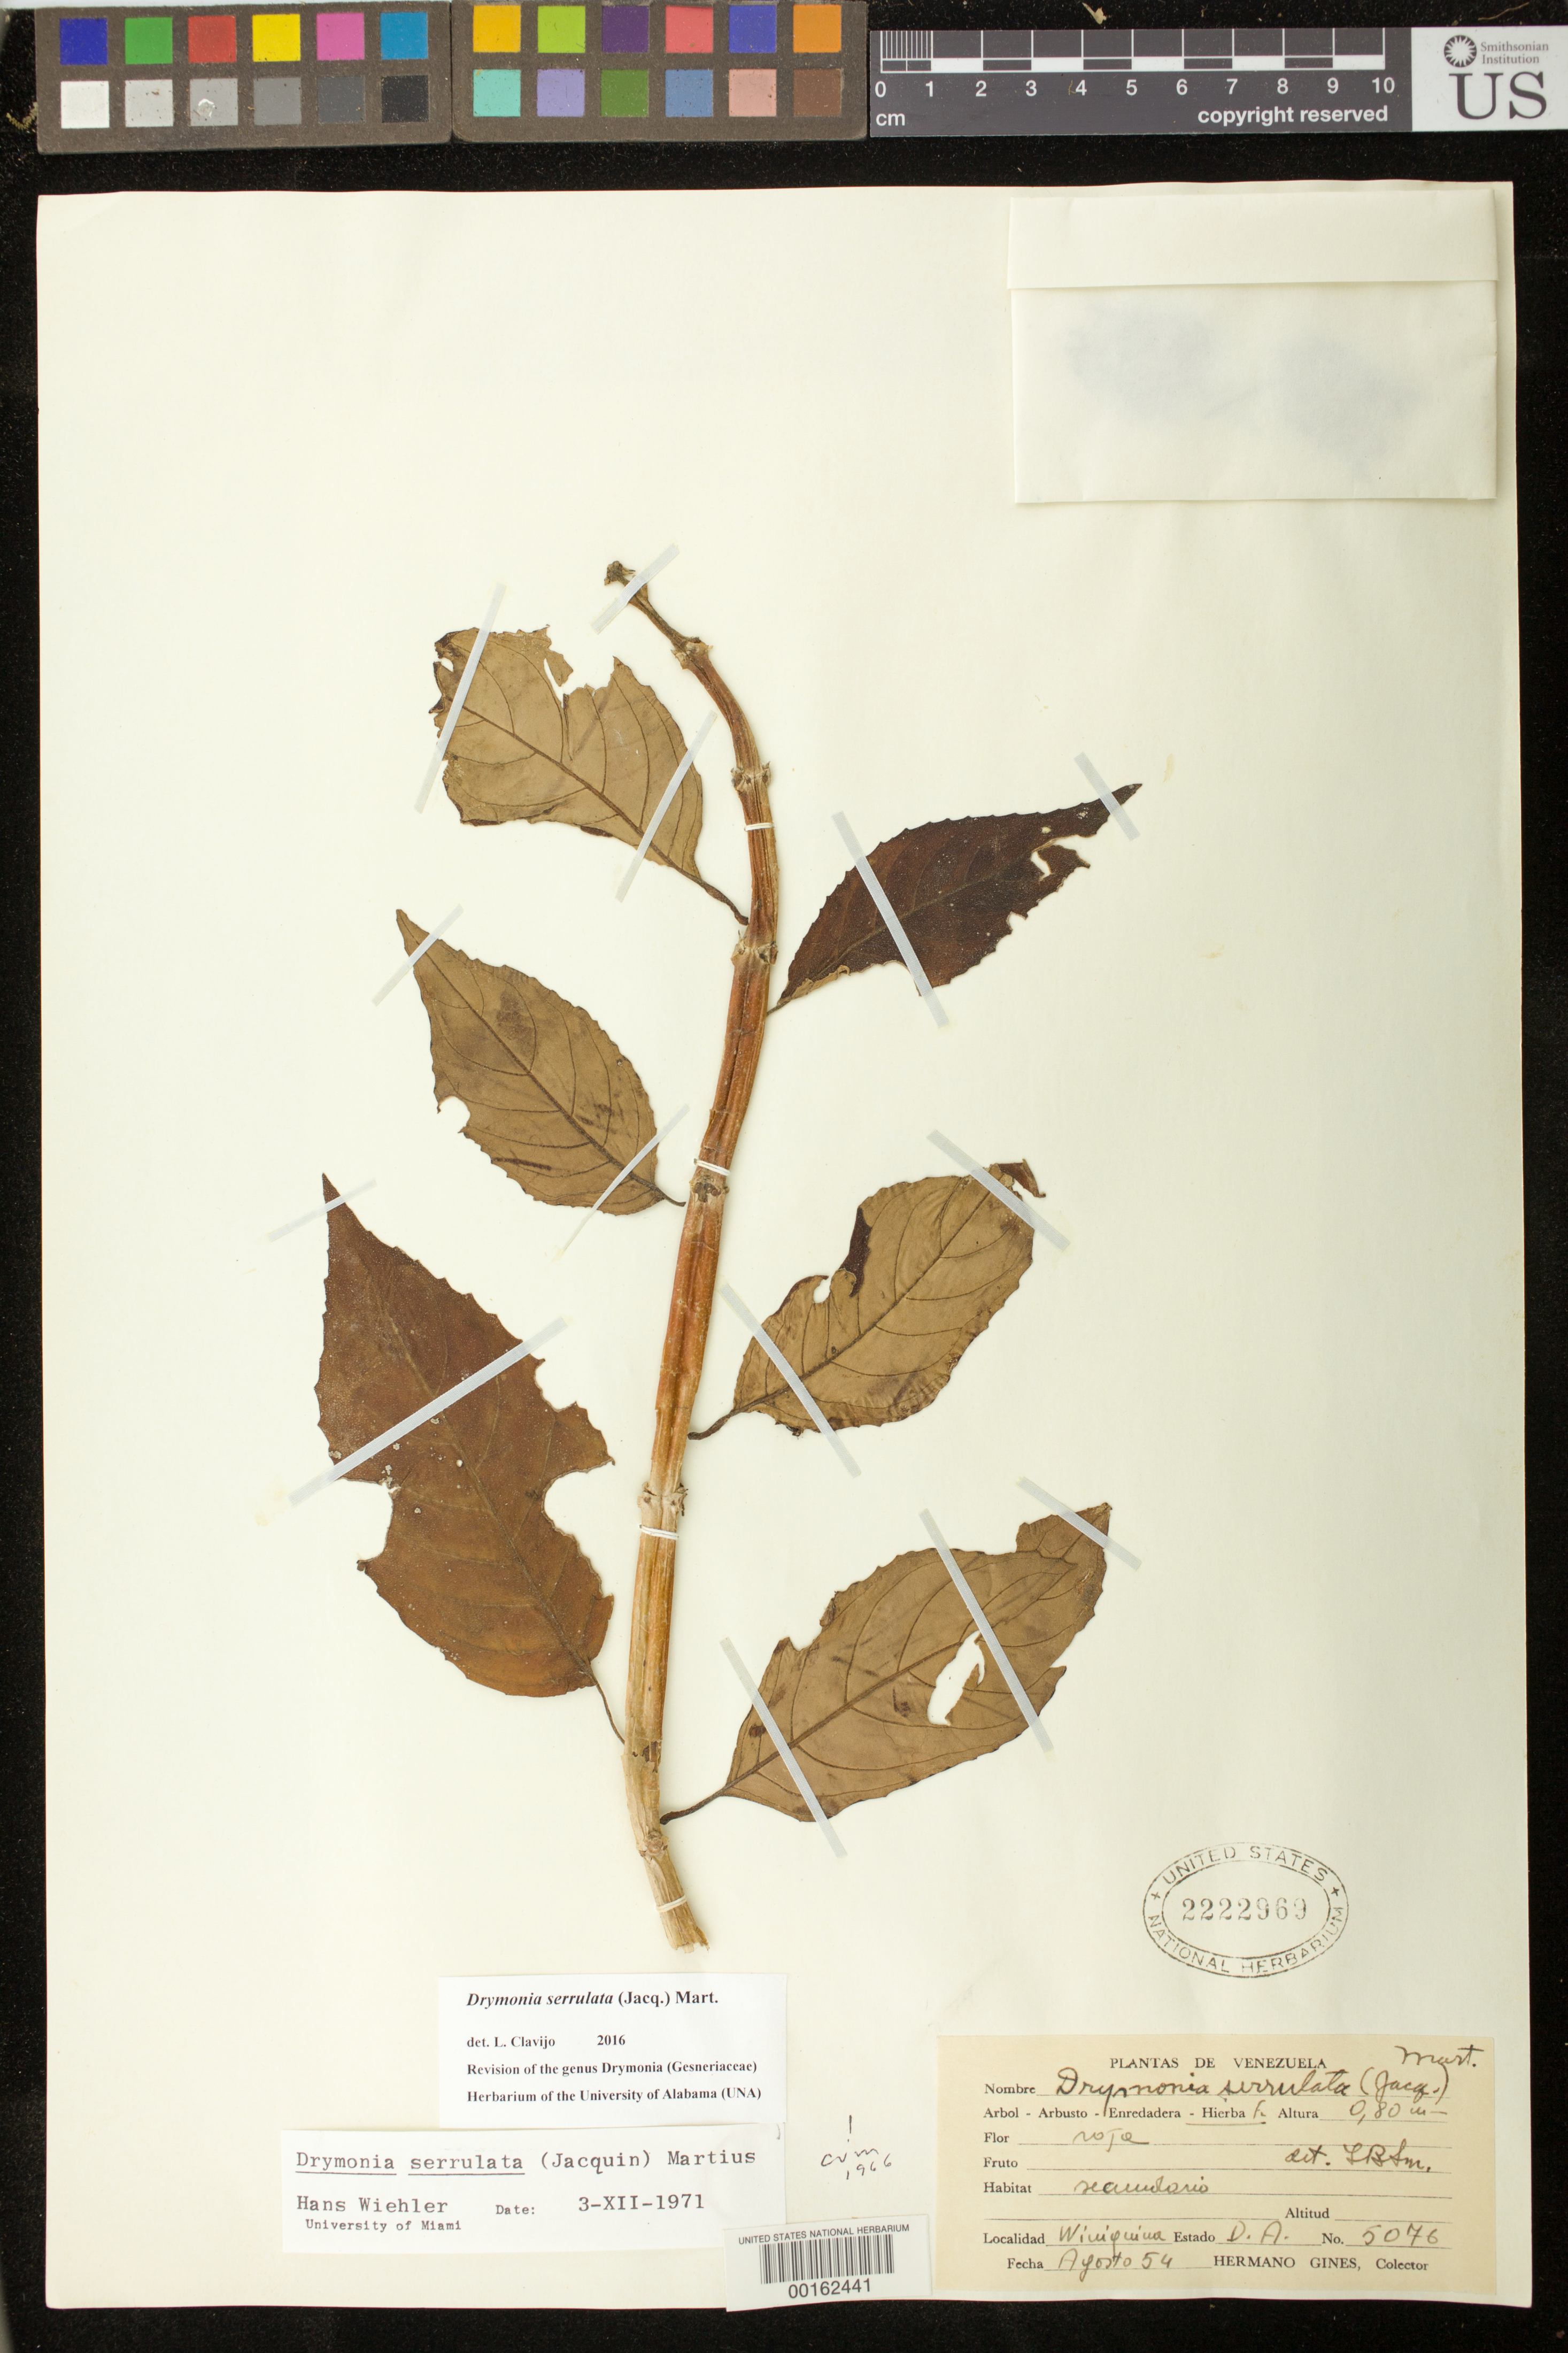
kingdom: Plantae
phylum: Tracheophyta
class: Magnoliopsida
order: Lamiales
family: Gesneriaceae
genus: Drymonia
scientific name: Drymonia serrulata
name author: (Jacq.) Mart.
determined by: Wiehler, H. J.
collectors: H. Gines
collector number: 5076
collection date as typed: Aug 1954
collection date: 1954-08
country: Venezuela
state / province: Delta Amacuro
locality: Wiuiquiua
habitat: Secundario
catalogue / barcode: US 2222969